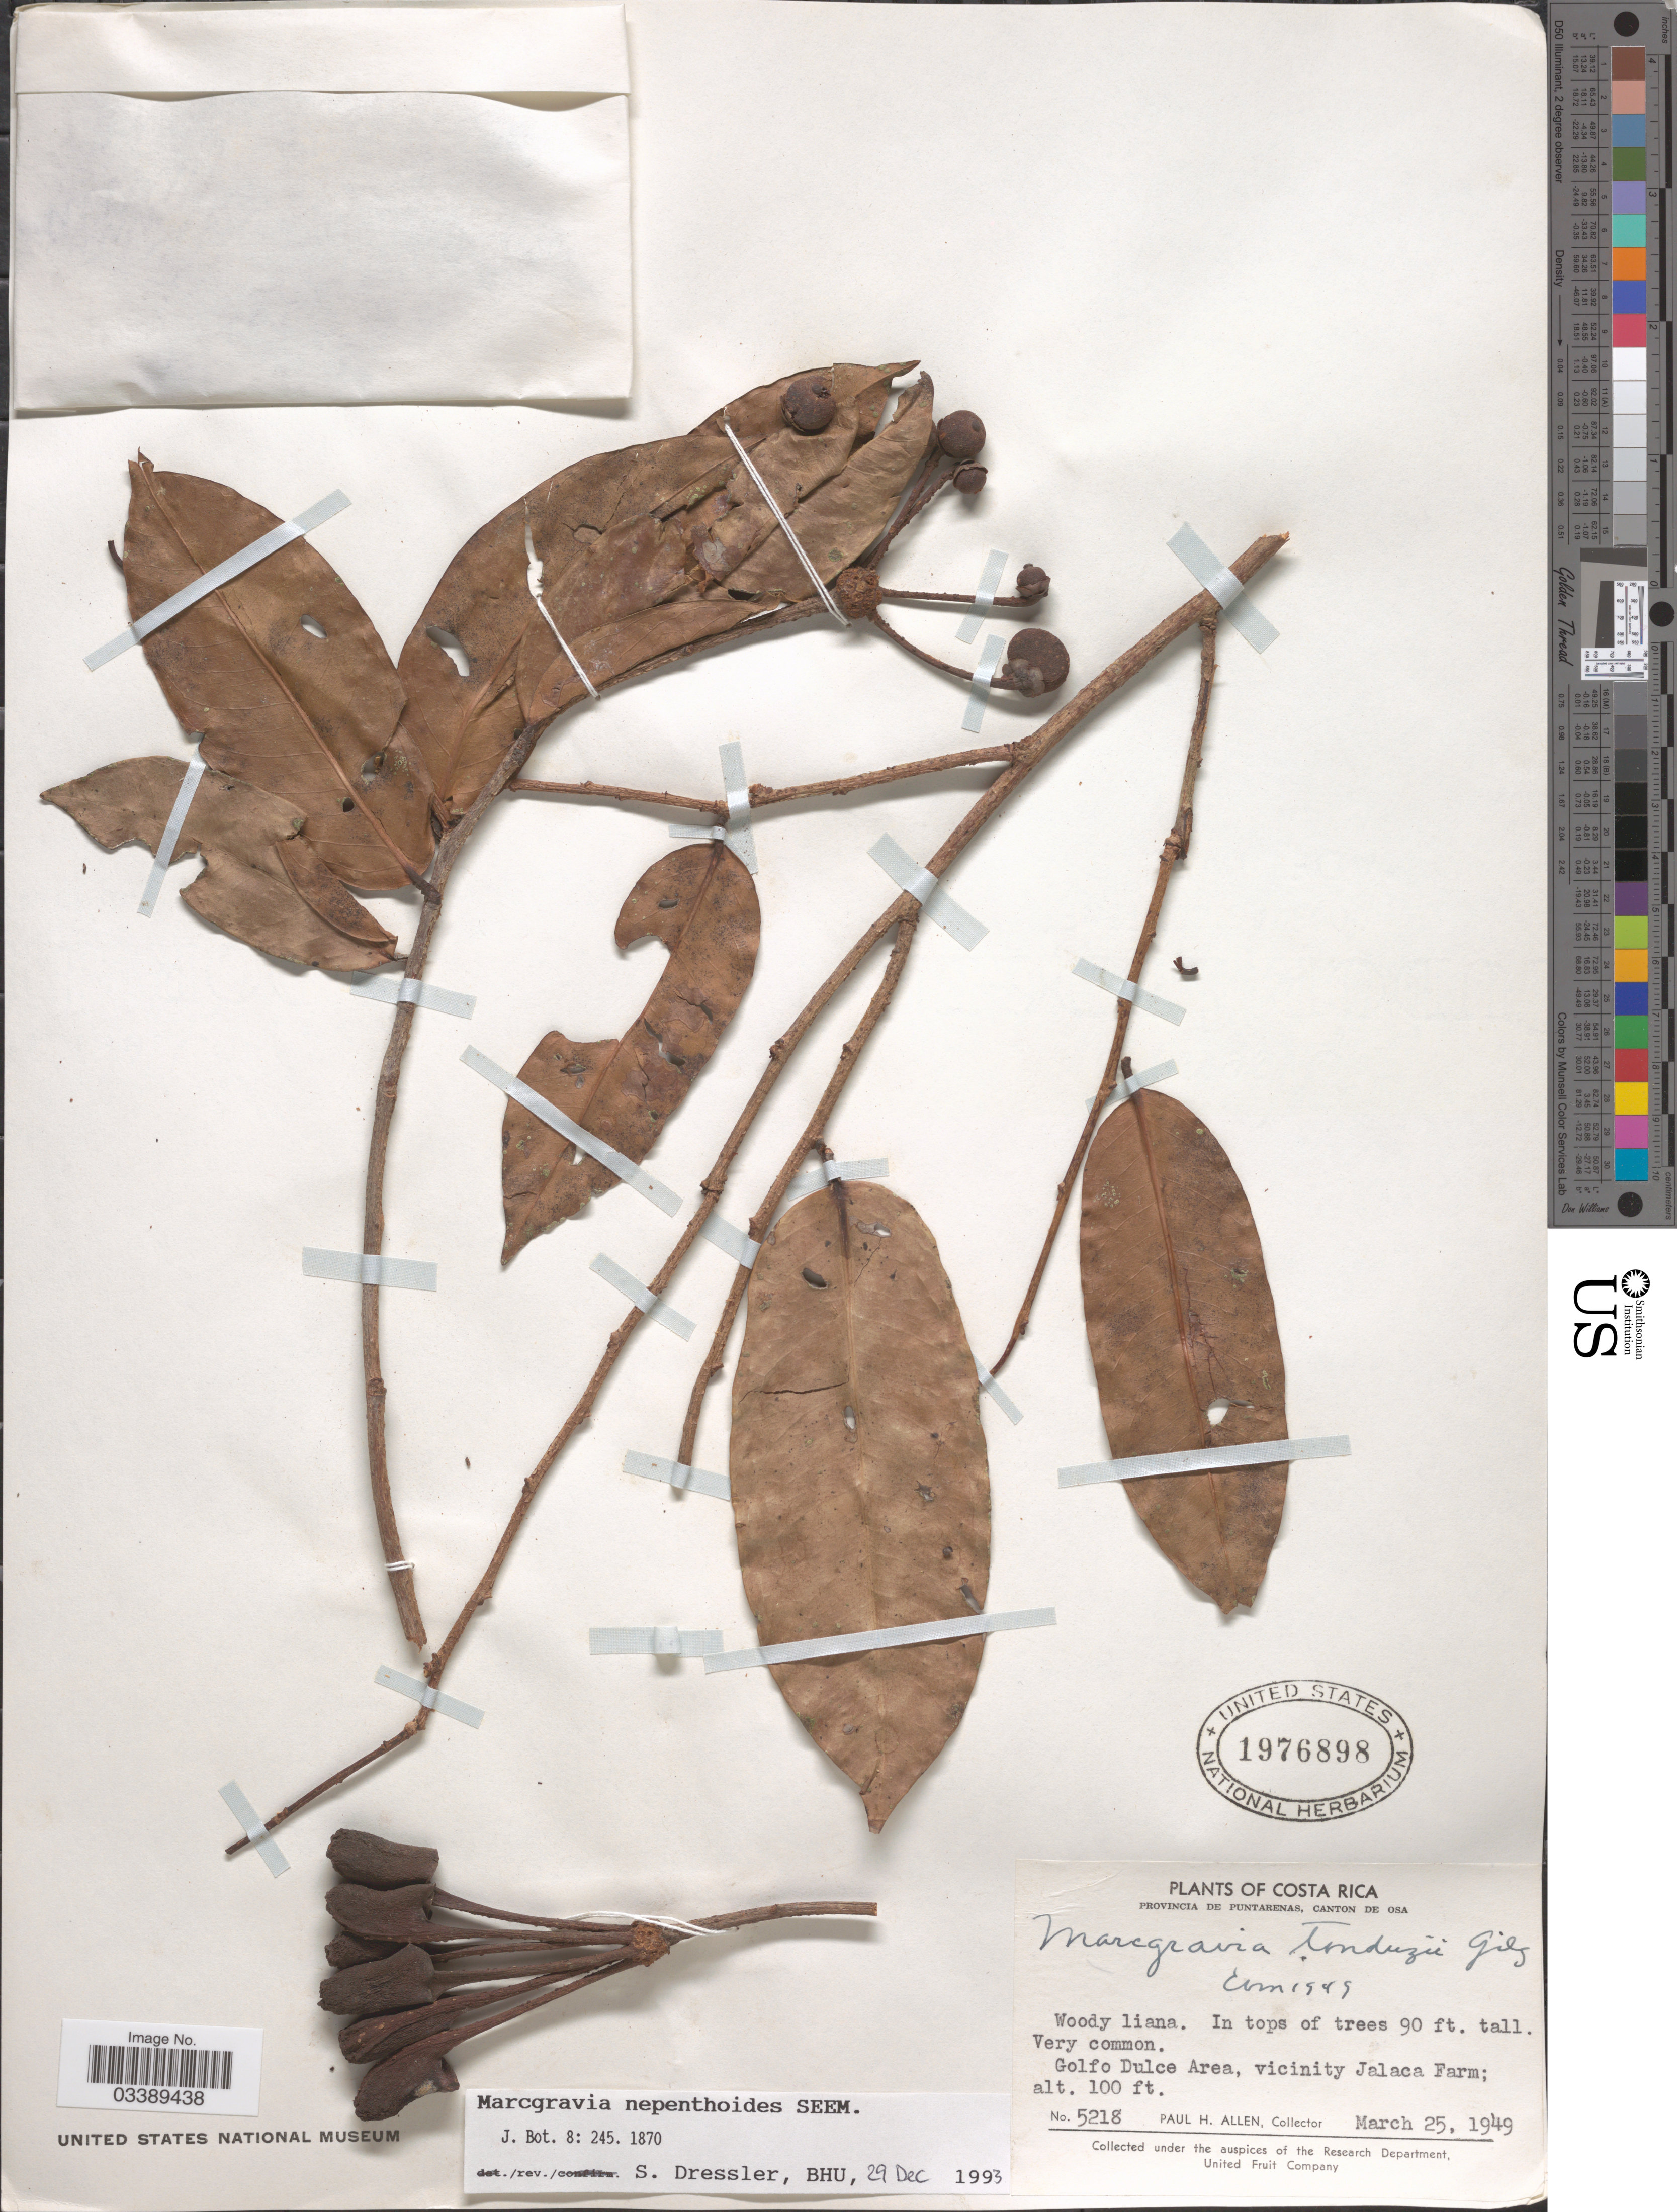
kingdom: Plantae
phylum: Tracheophyta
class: Magnoliopsida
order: Ericales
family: Marcgraviaceae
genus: Marcgravia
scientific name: Marcgravia nepenthoides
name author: Seem.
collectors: P. H. Allen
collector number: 5218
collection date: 1949-03-25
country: Costa Rica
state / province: Puntarenas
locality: Canton de Osa, Golfo Dulce Area, vicinity Jalaca Farm.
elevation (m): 30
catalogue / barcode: US 1976898